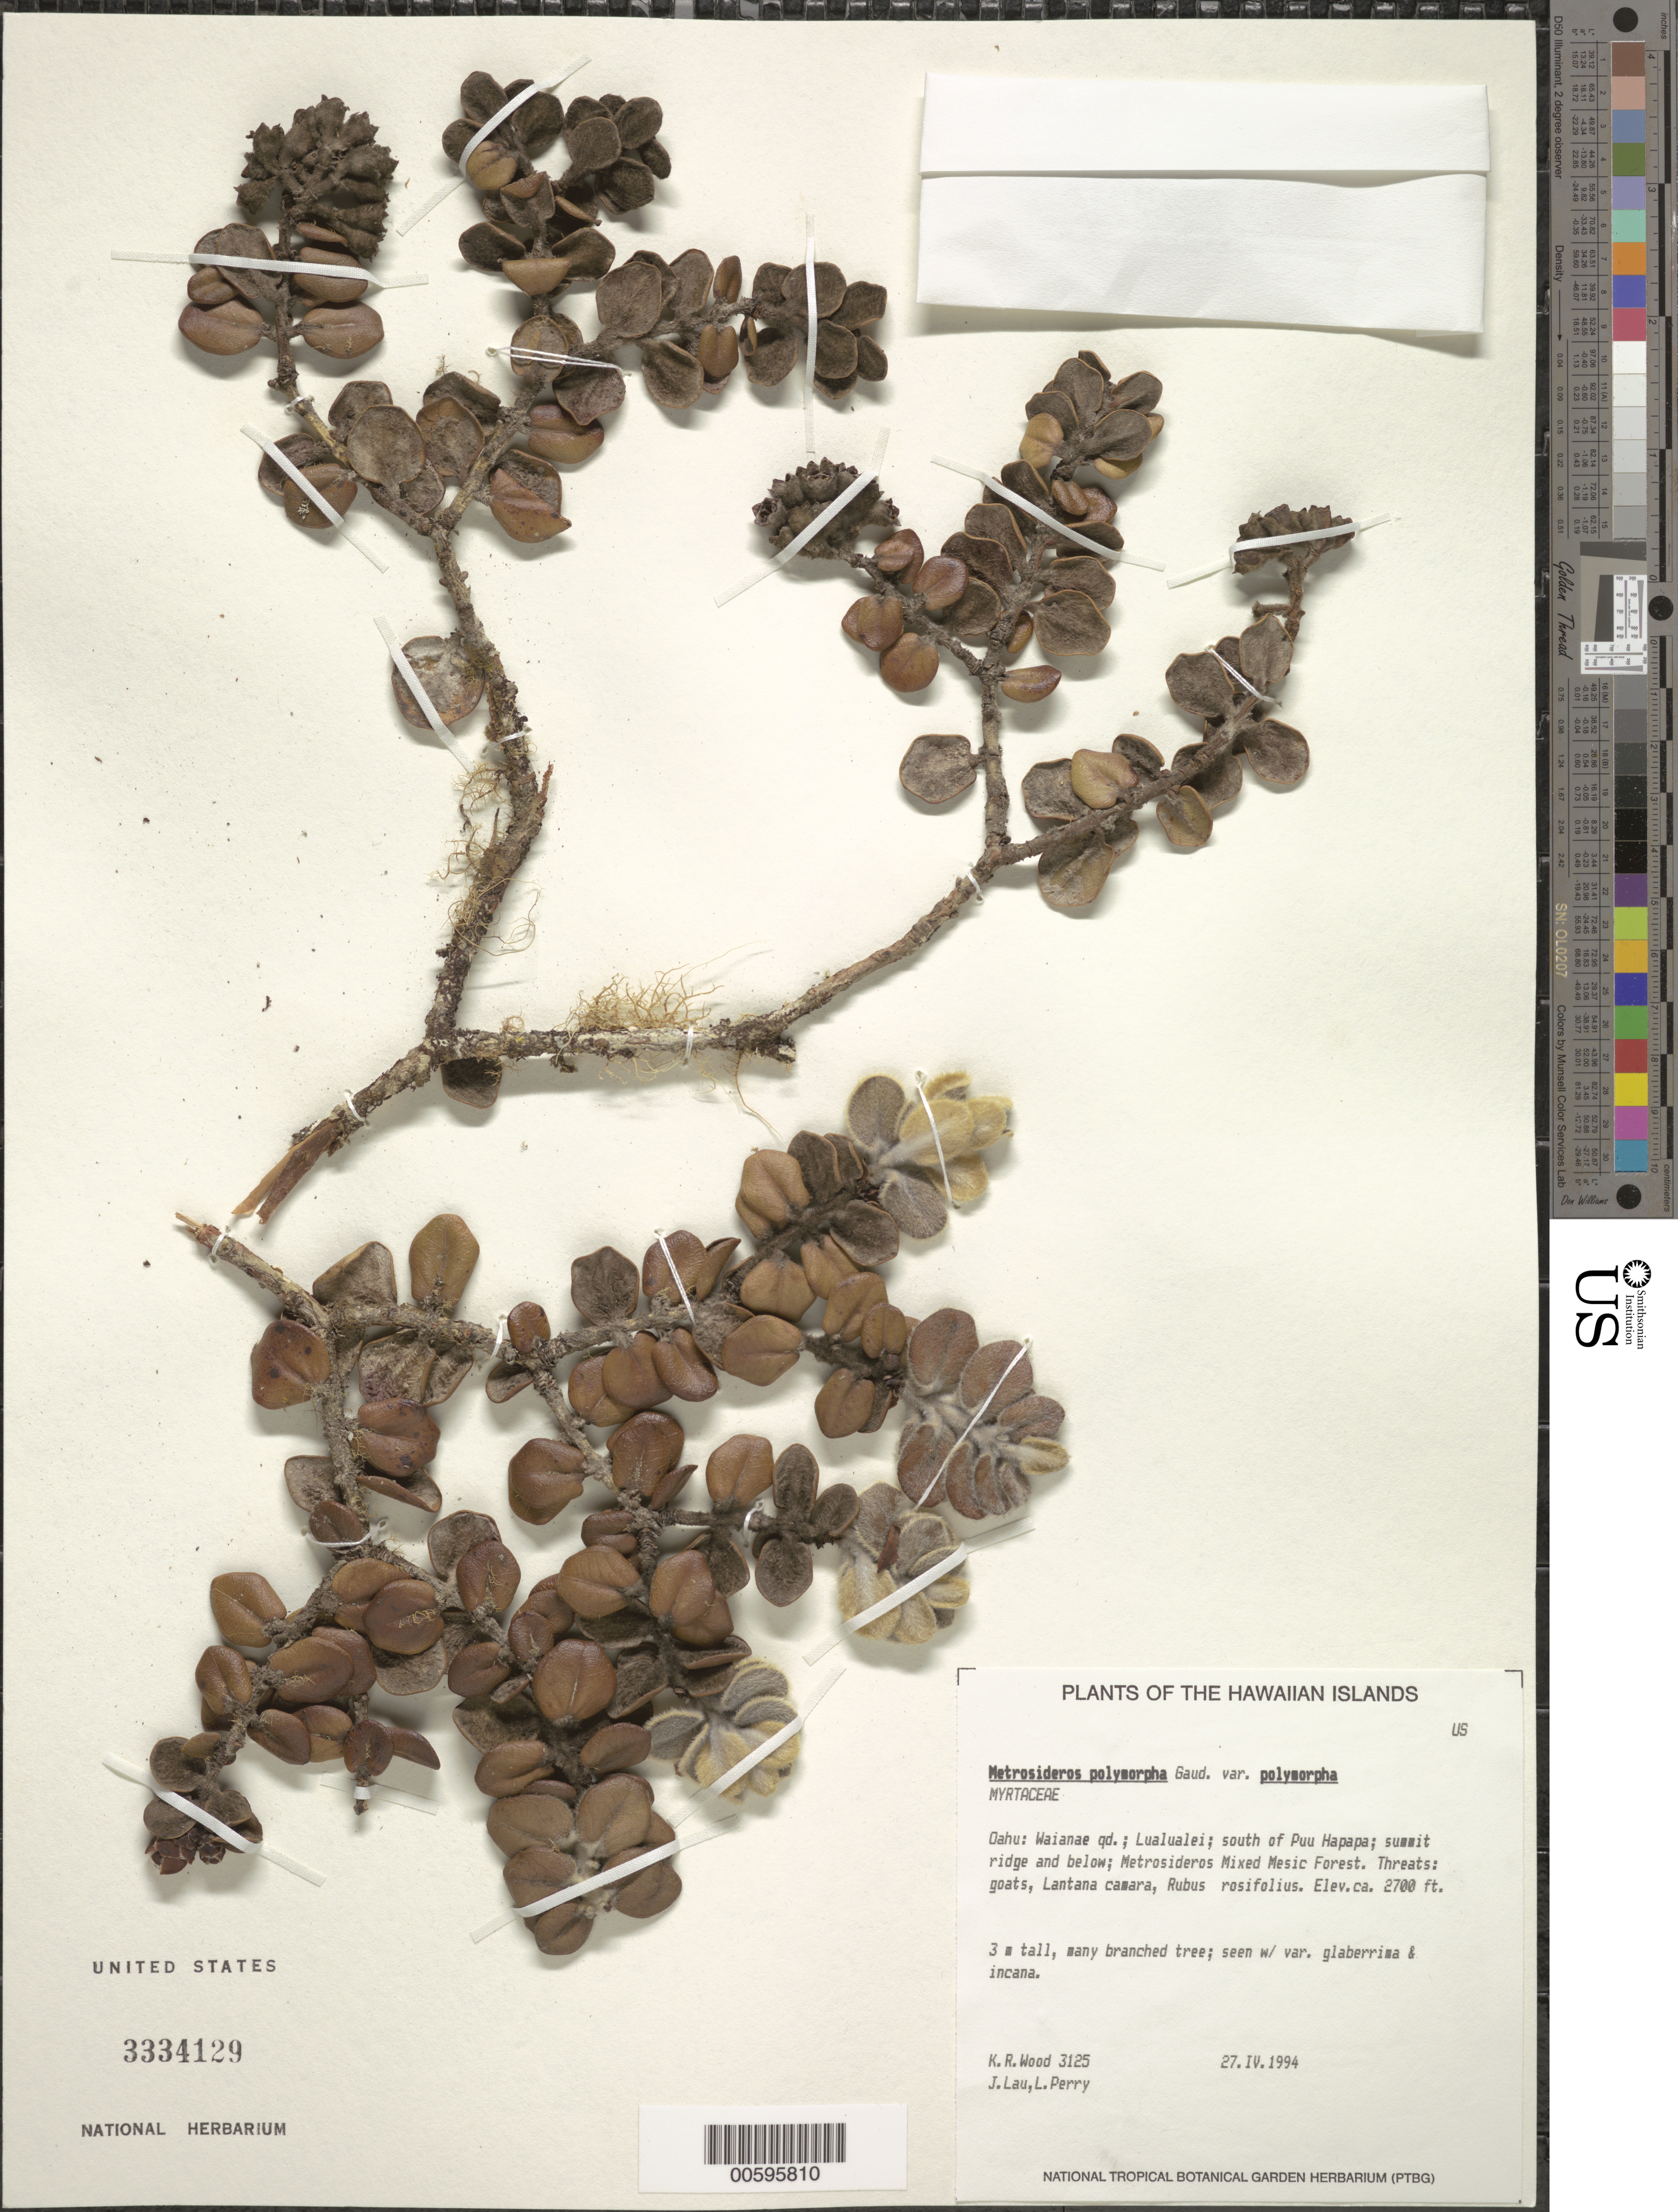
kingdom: Plantae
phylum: Tracheophyta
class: Magnoliopsida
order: Myrtales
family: Myrtaceae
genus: Metrosideros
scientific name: Metrosideros polymorpha var. polymorpha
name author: Gaudich.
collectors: K. R. Wood, J. Lau & L. Perry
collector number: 3125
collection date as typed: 27 Apr 1994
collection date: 1994-04-27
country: United States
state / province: Hawaii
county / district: Honolulu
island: Oahu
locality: Waianae qd.; Lualualei; S of Puu Hapapa; summit ridge and below.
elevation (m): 823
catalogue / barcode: US 3334129